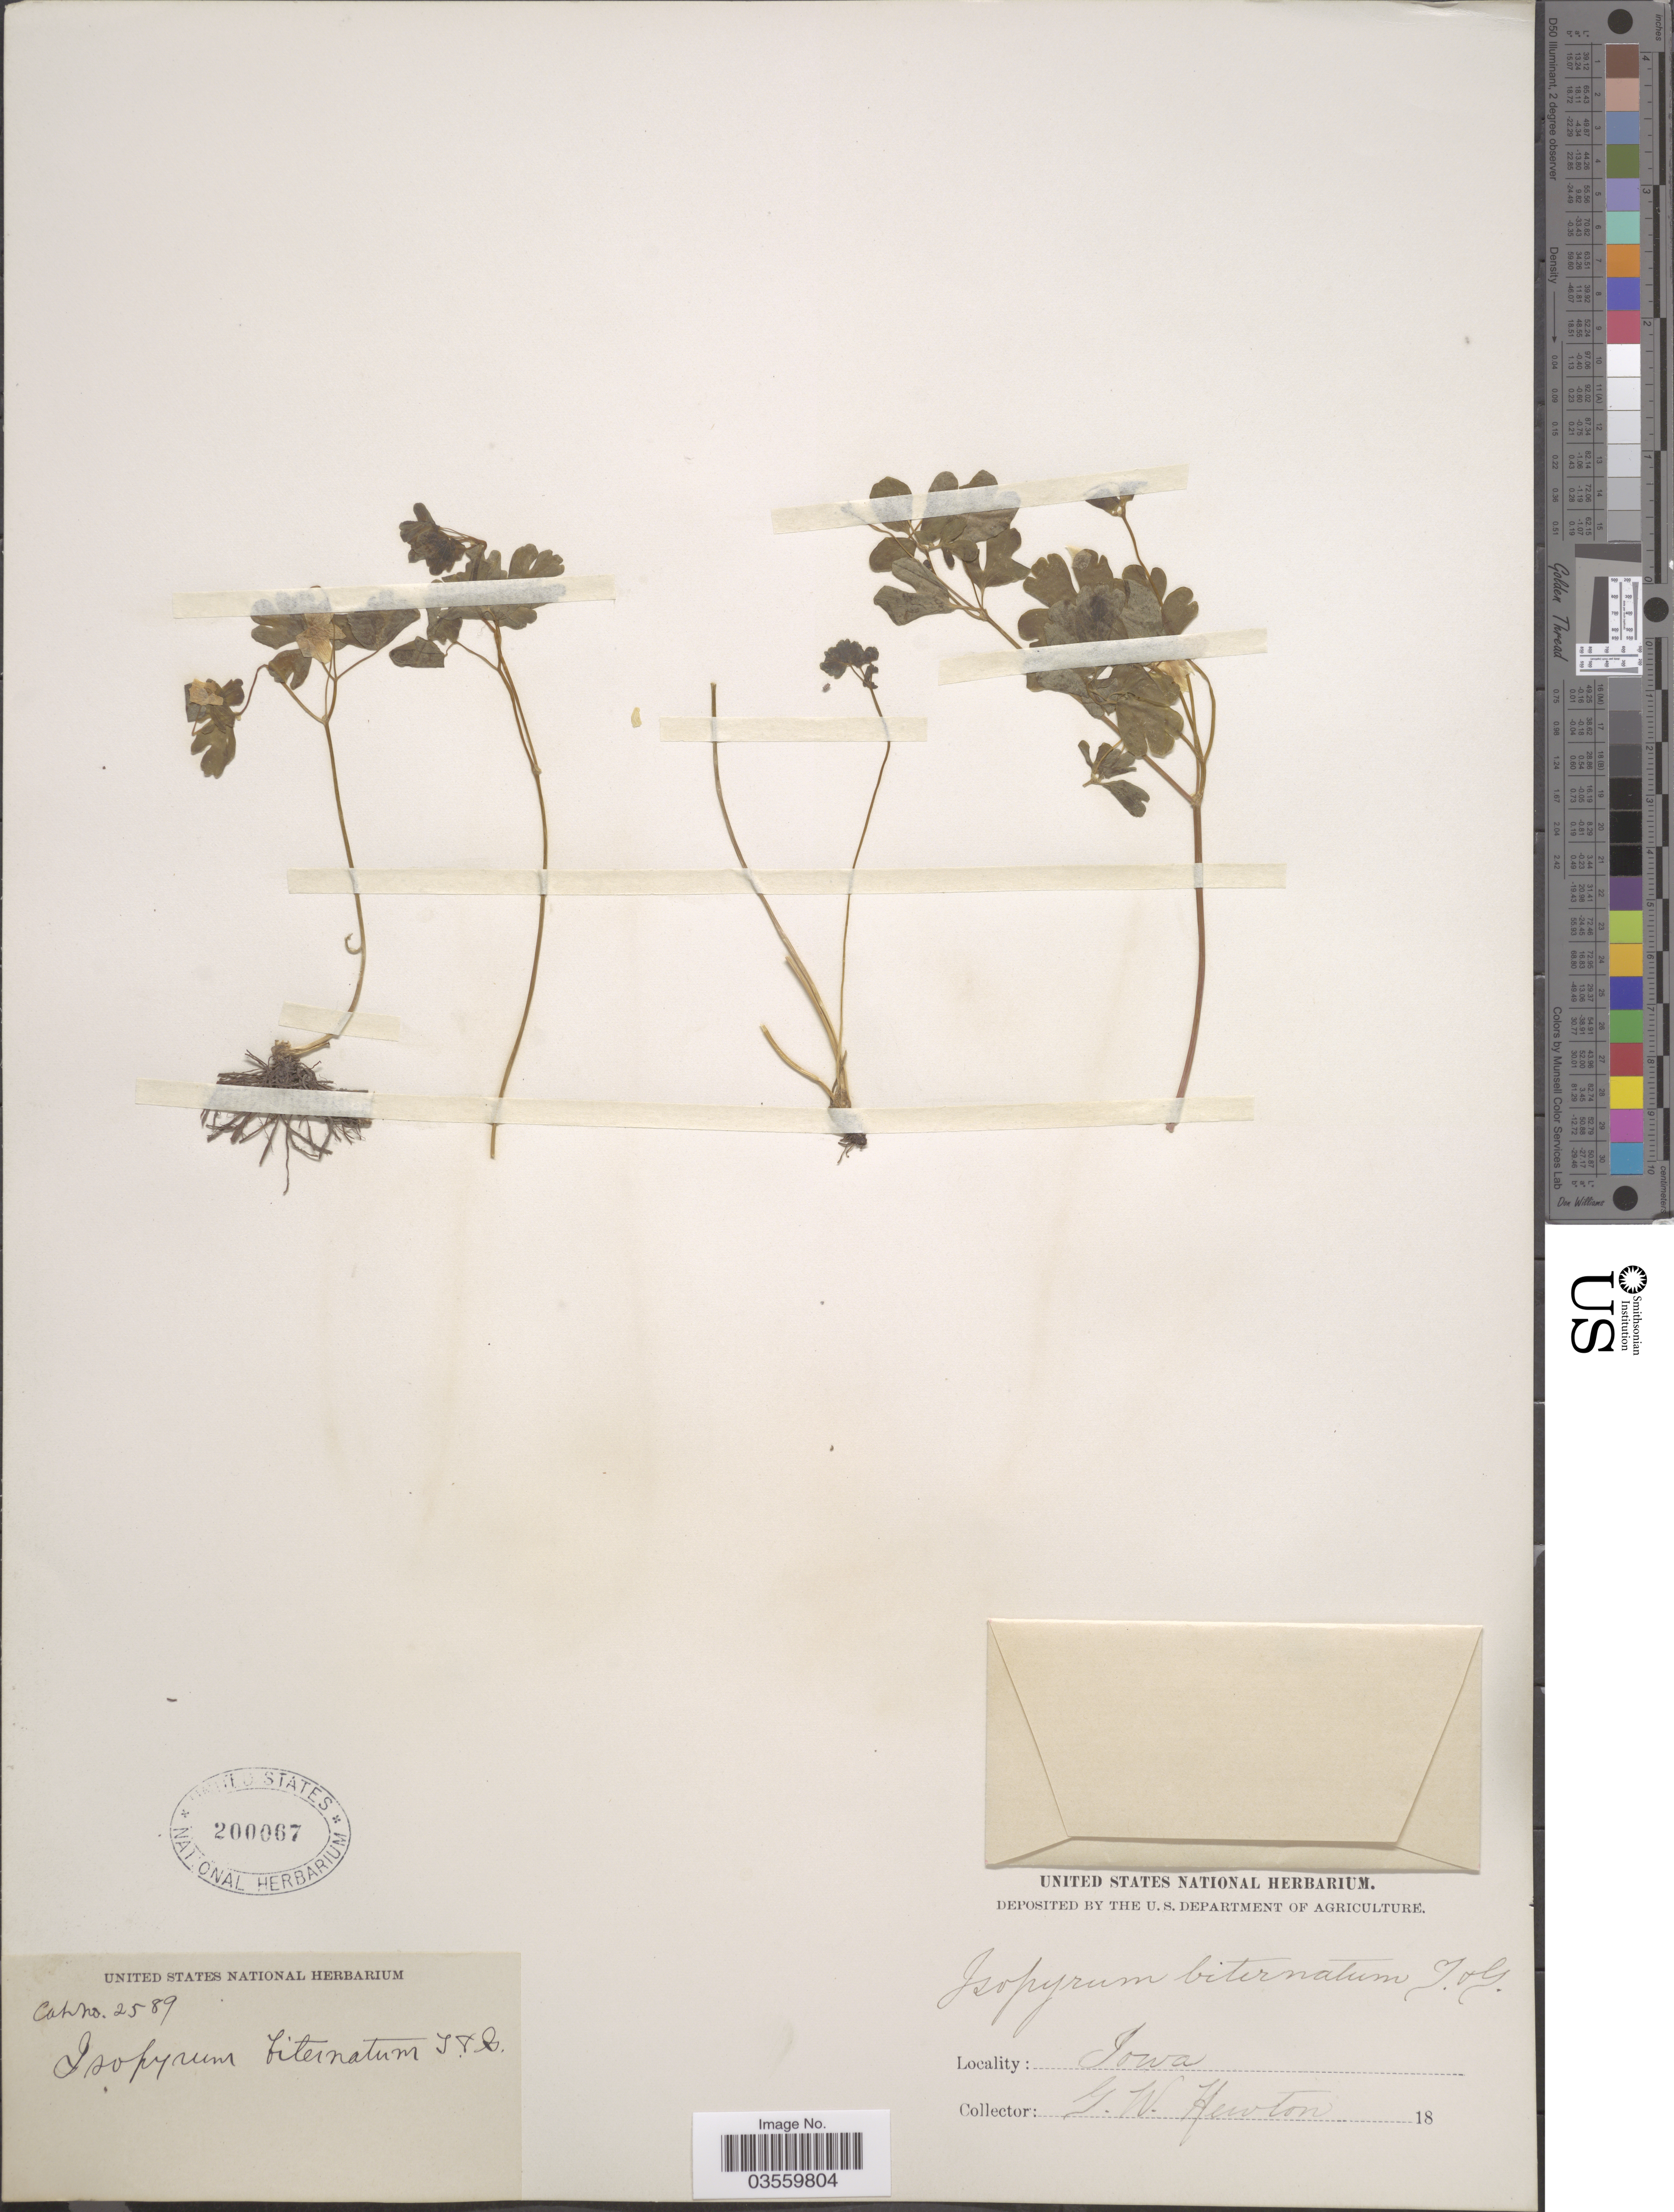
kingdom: Plantae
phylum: Tracheophyta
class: Magnoliopsida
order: Ranunculales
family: Ranunculaceae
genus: Enemion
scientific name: Enemion biternatum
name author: (Torr. & A. Gray) Raf.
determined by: Strong, Mark T., (BOT), Smithsonian Institution - National Museum of Natural History (UNITED STATES)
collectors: G. Hewton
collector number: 2589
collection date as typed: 18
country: United States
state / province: Iowa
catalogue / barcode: US 200067